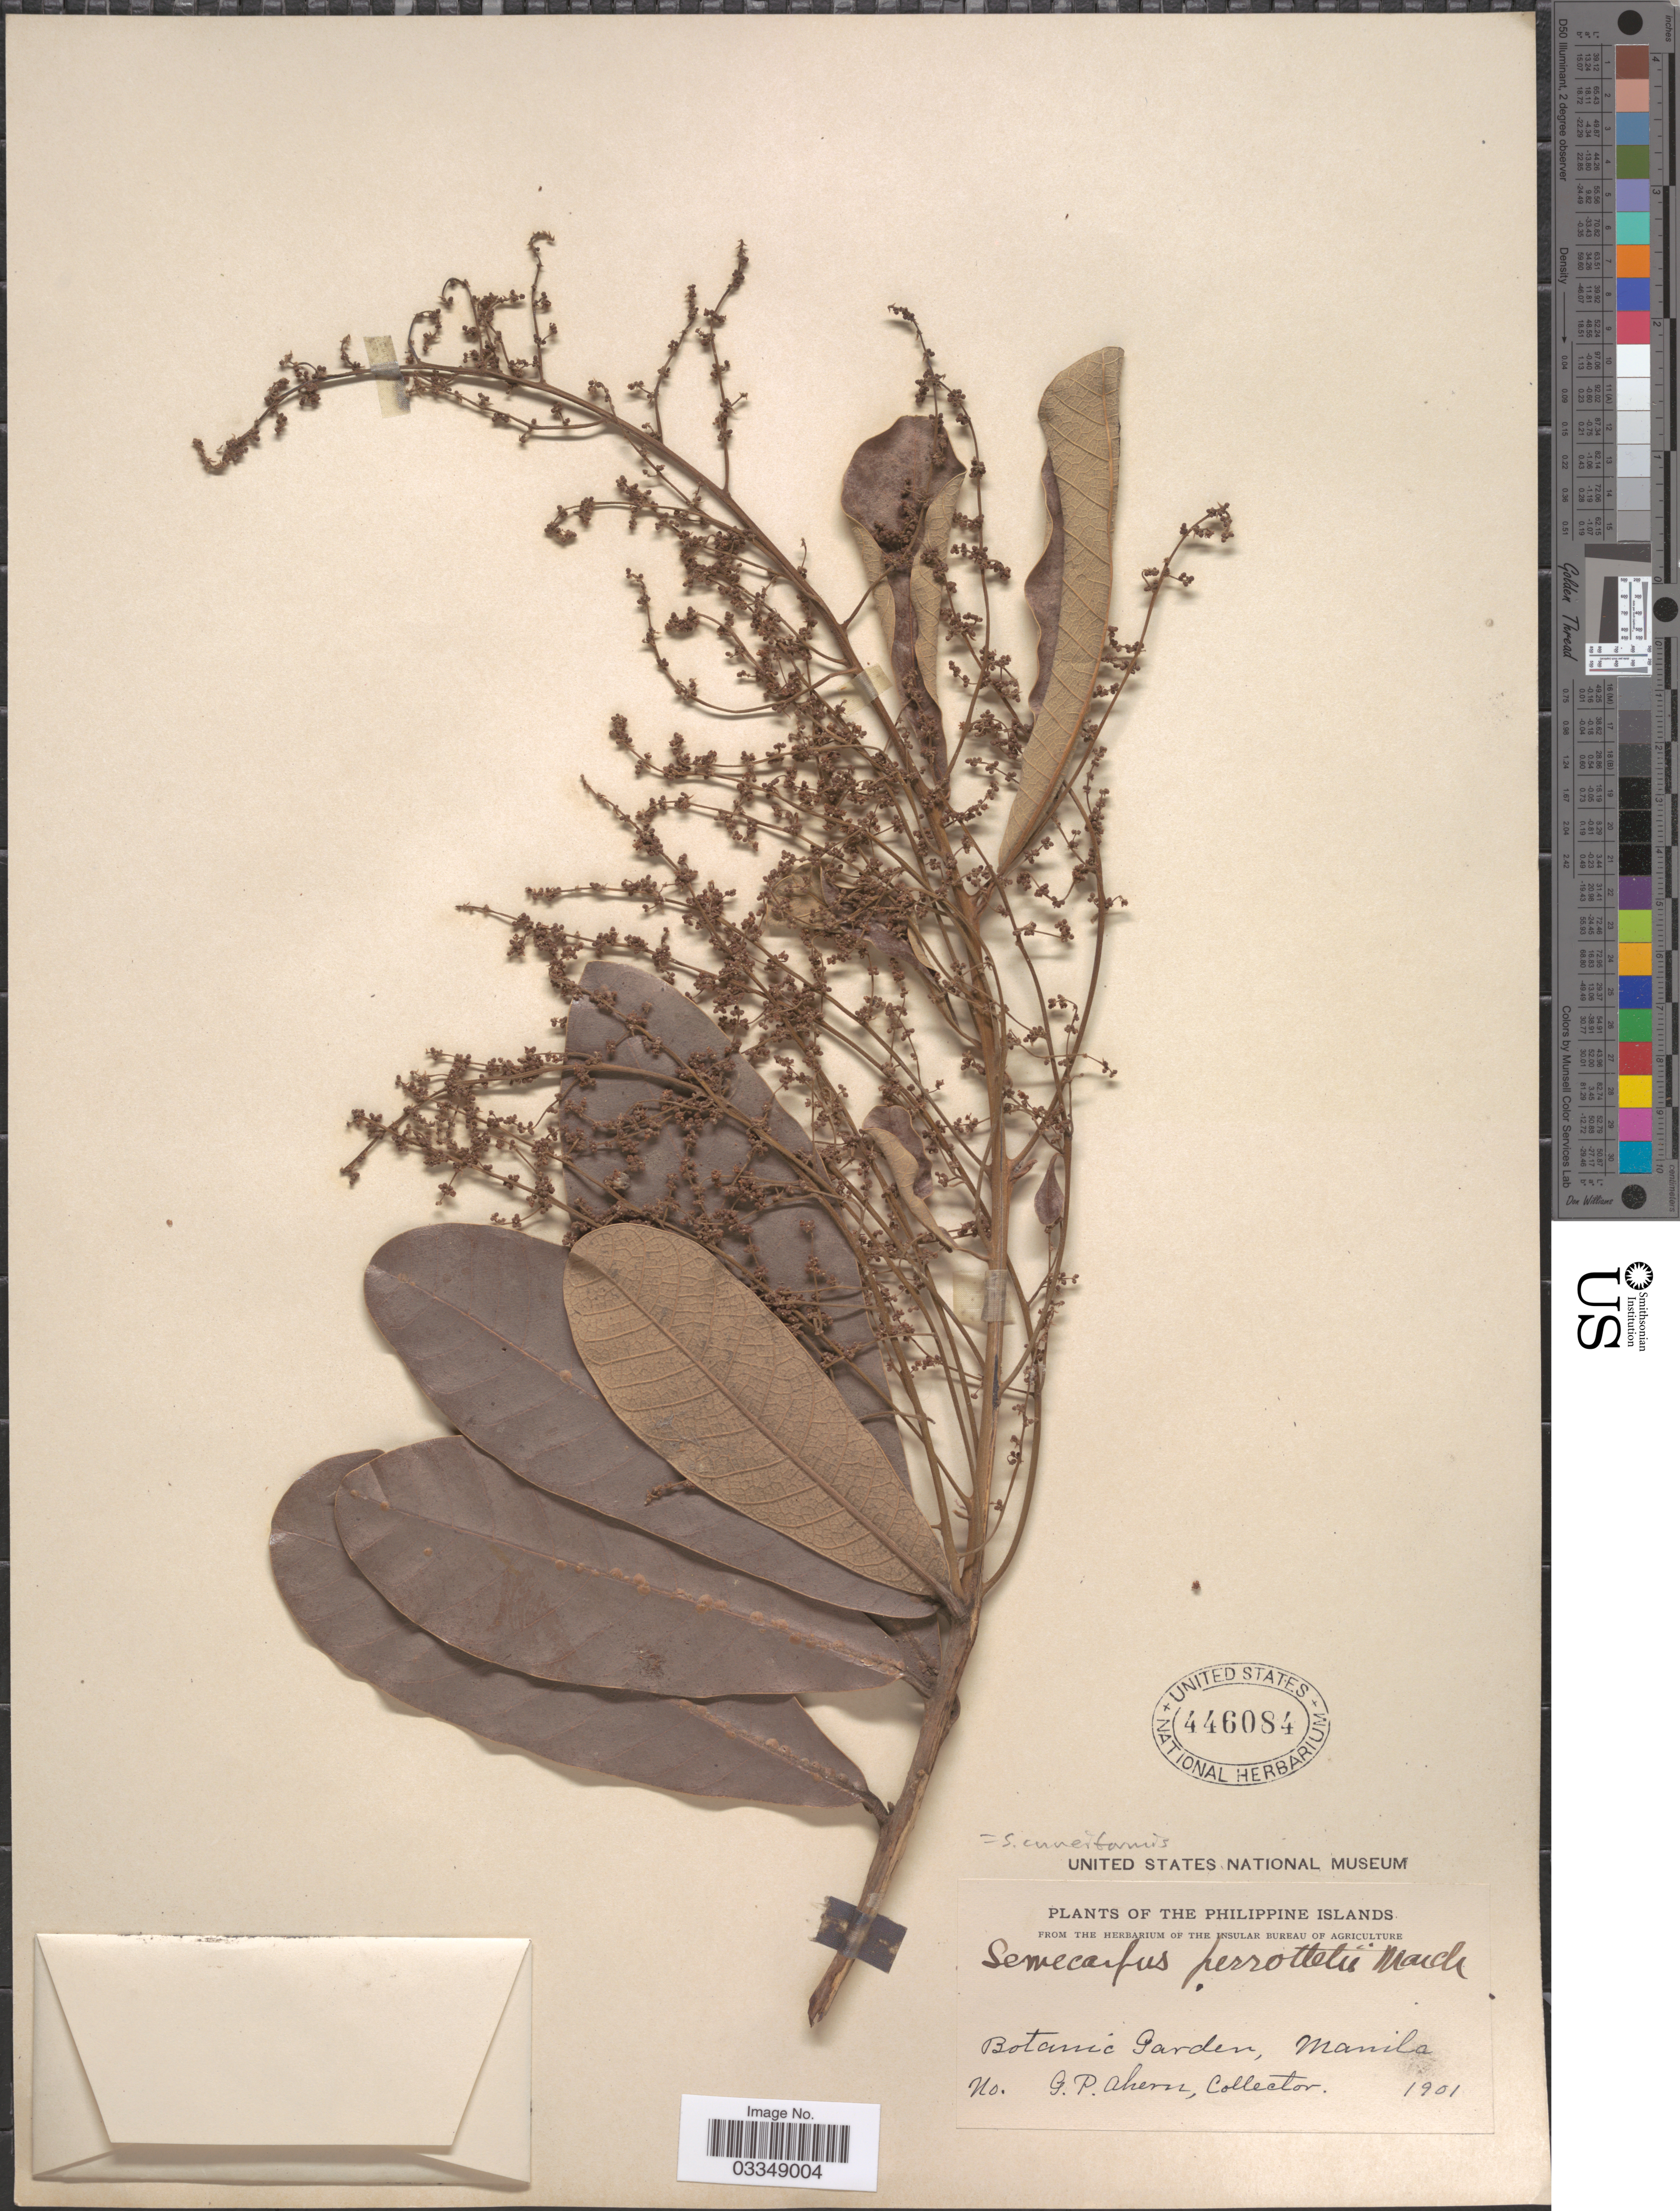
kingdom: Plantae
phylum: Tracheophyta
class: Magnoliopsida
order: Sapindales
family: Anacardiaceae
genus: Semecarpus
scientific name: Semecarpus cuneiformis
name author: Blanco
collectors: G. Ahern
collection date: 1901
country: Philippines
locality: The Philippine Islands. Botanic Gardens, Manila.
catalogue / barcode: US 446084